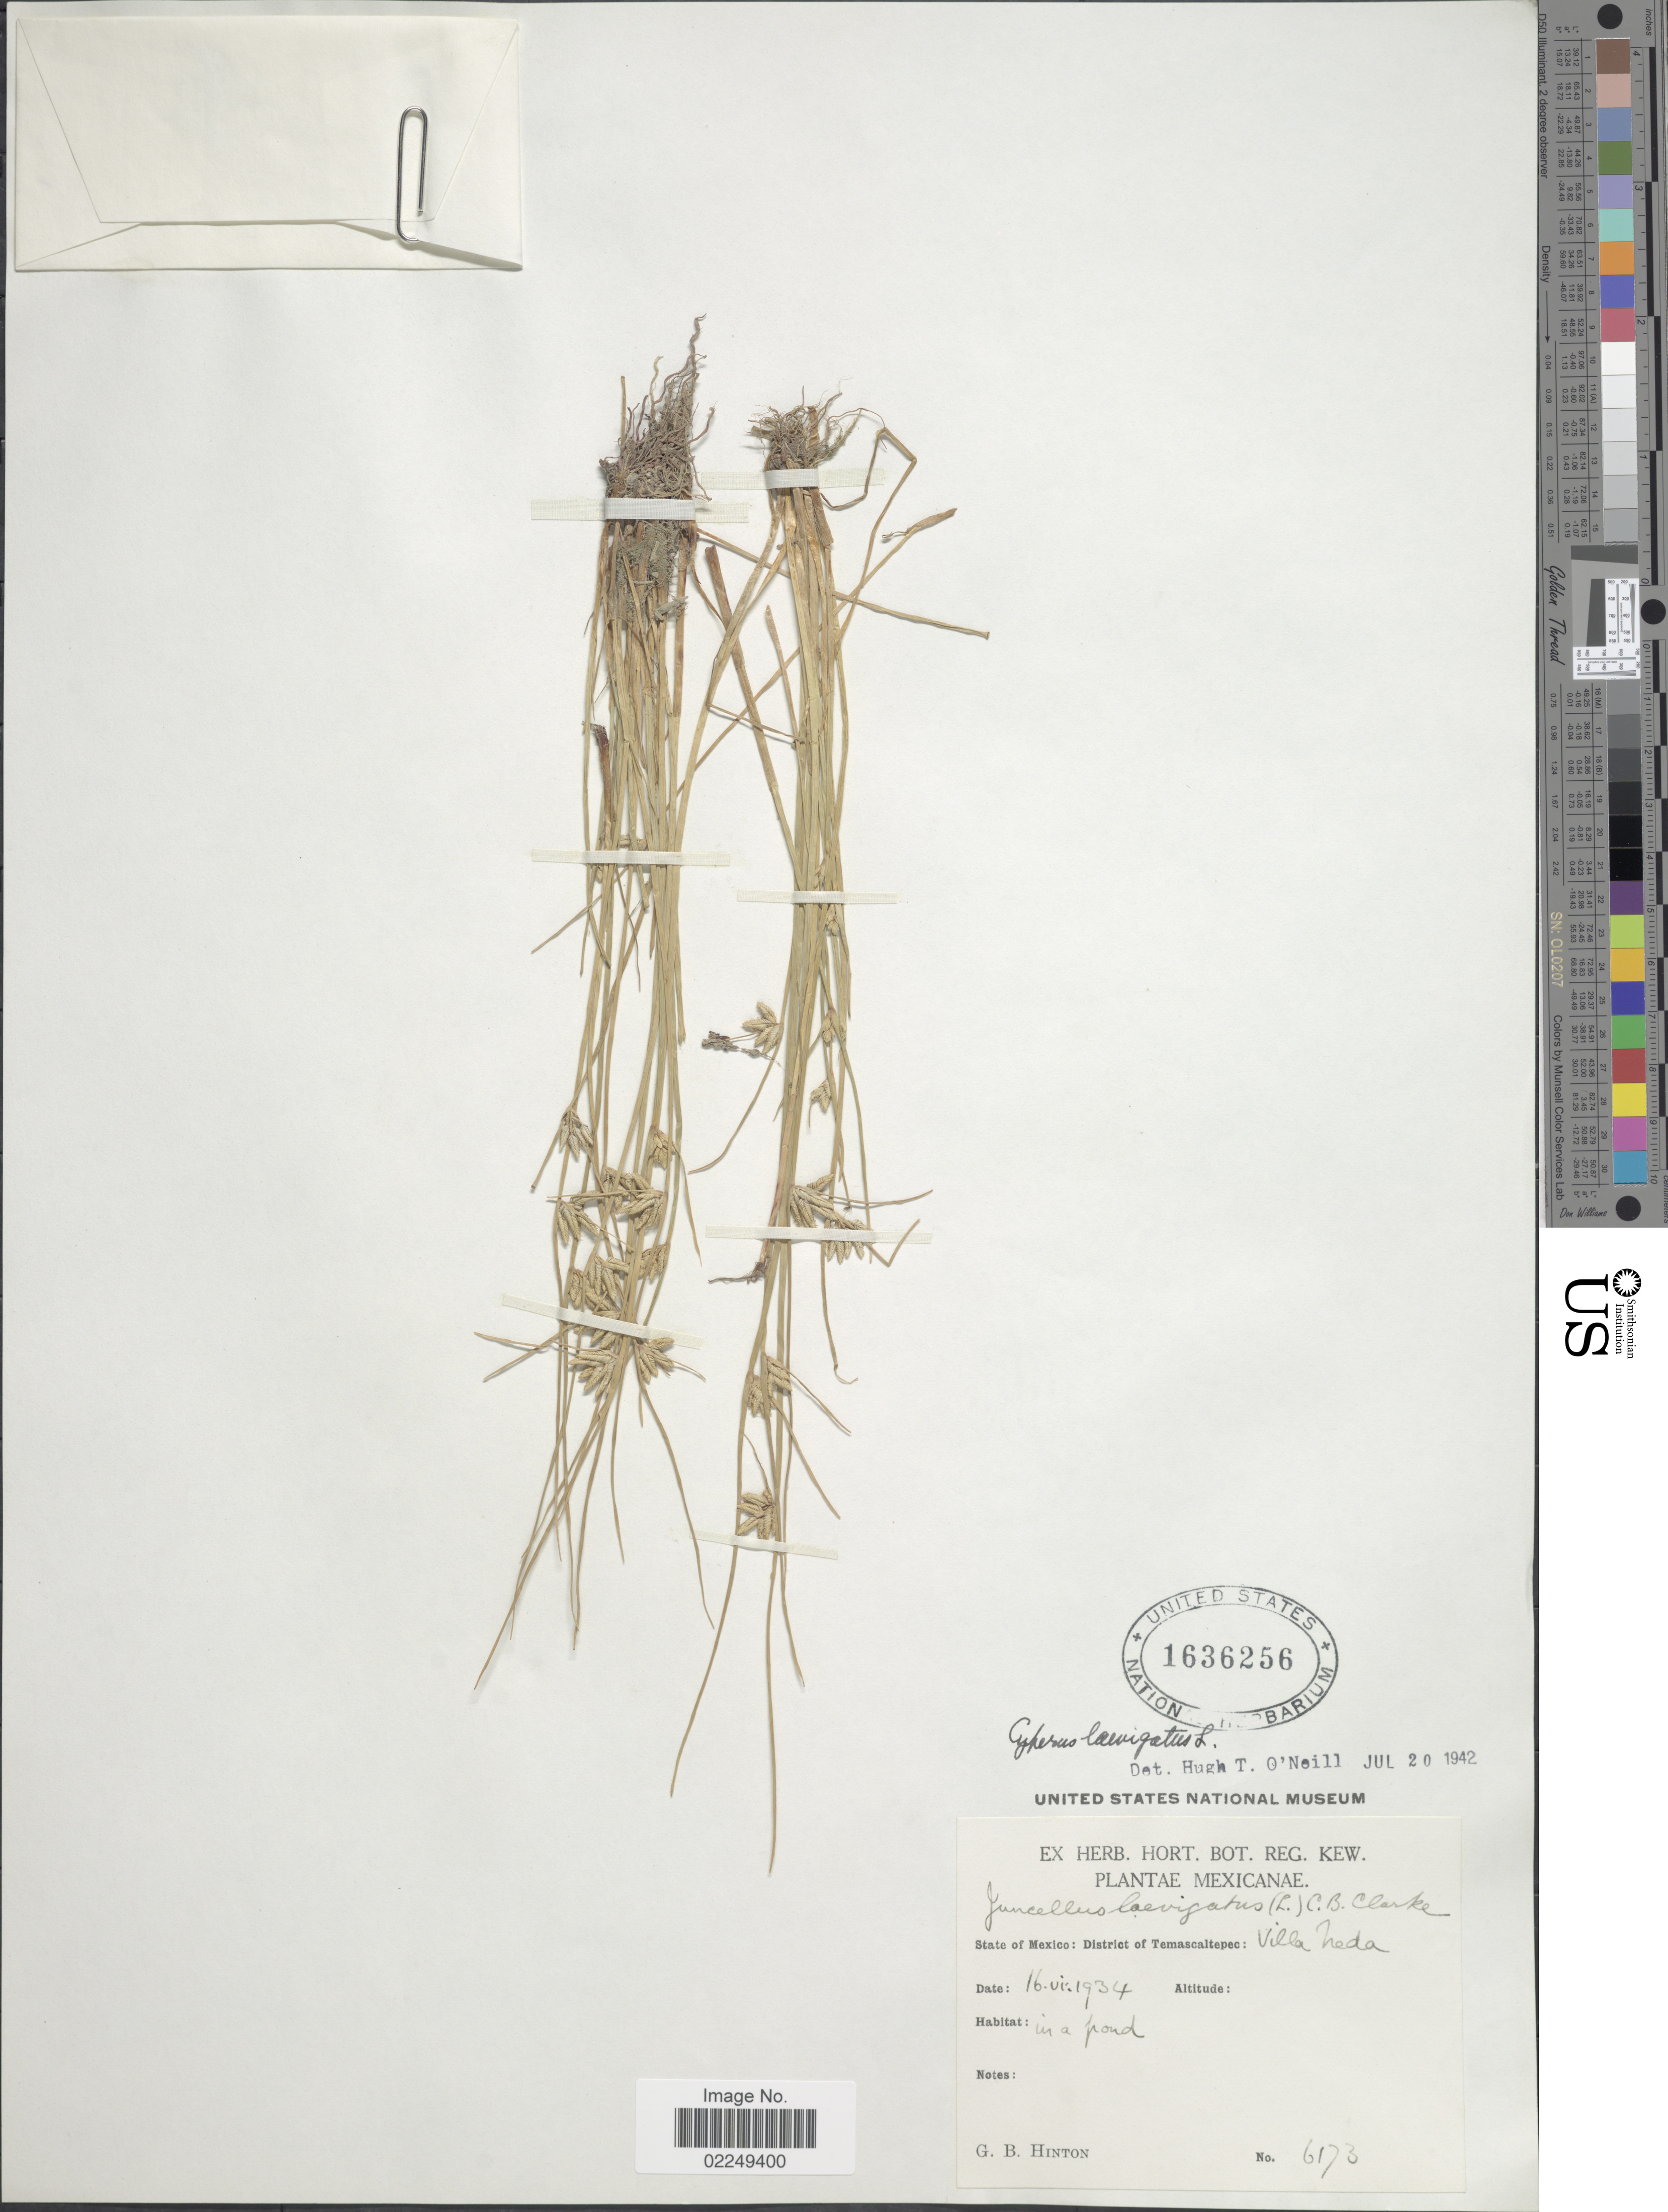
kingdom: Plantae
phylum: Tracheophyta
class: Liliopsida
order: Poales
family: Cyperaceae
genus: Cyperus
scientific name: Cyperus laevigatus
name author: L.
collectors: G. B. Hinton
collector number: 6173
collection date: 1934-06-16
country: Mexico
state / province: México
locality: State of Mexico: District of Temascaltepec:Villa Neda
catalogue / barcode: US 1636256